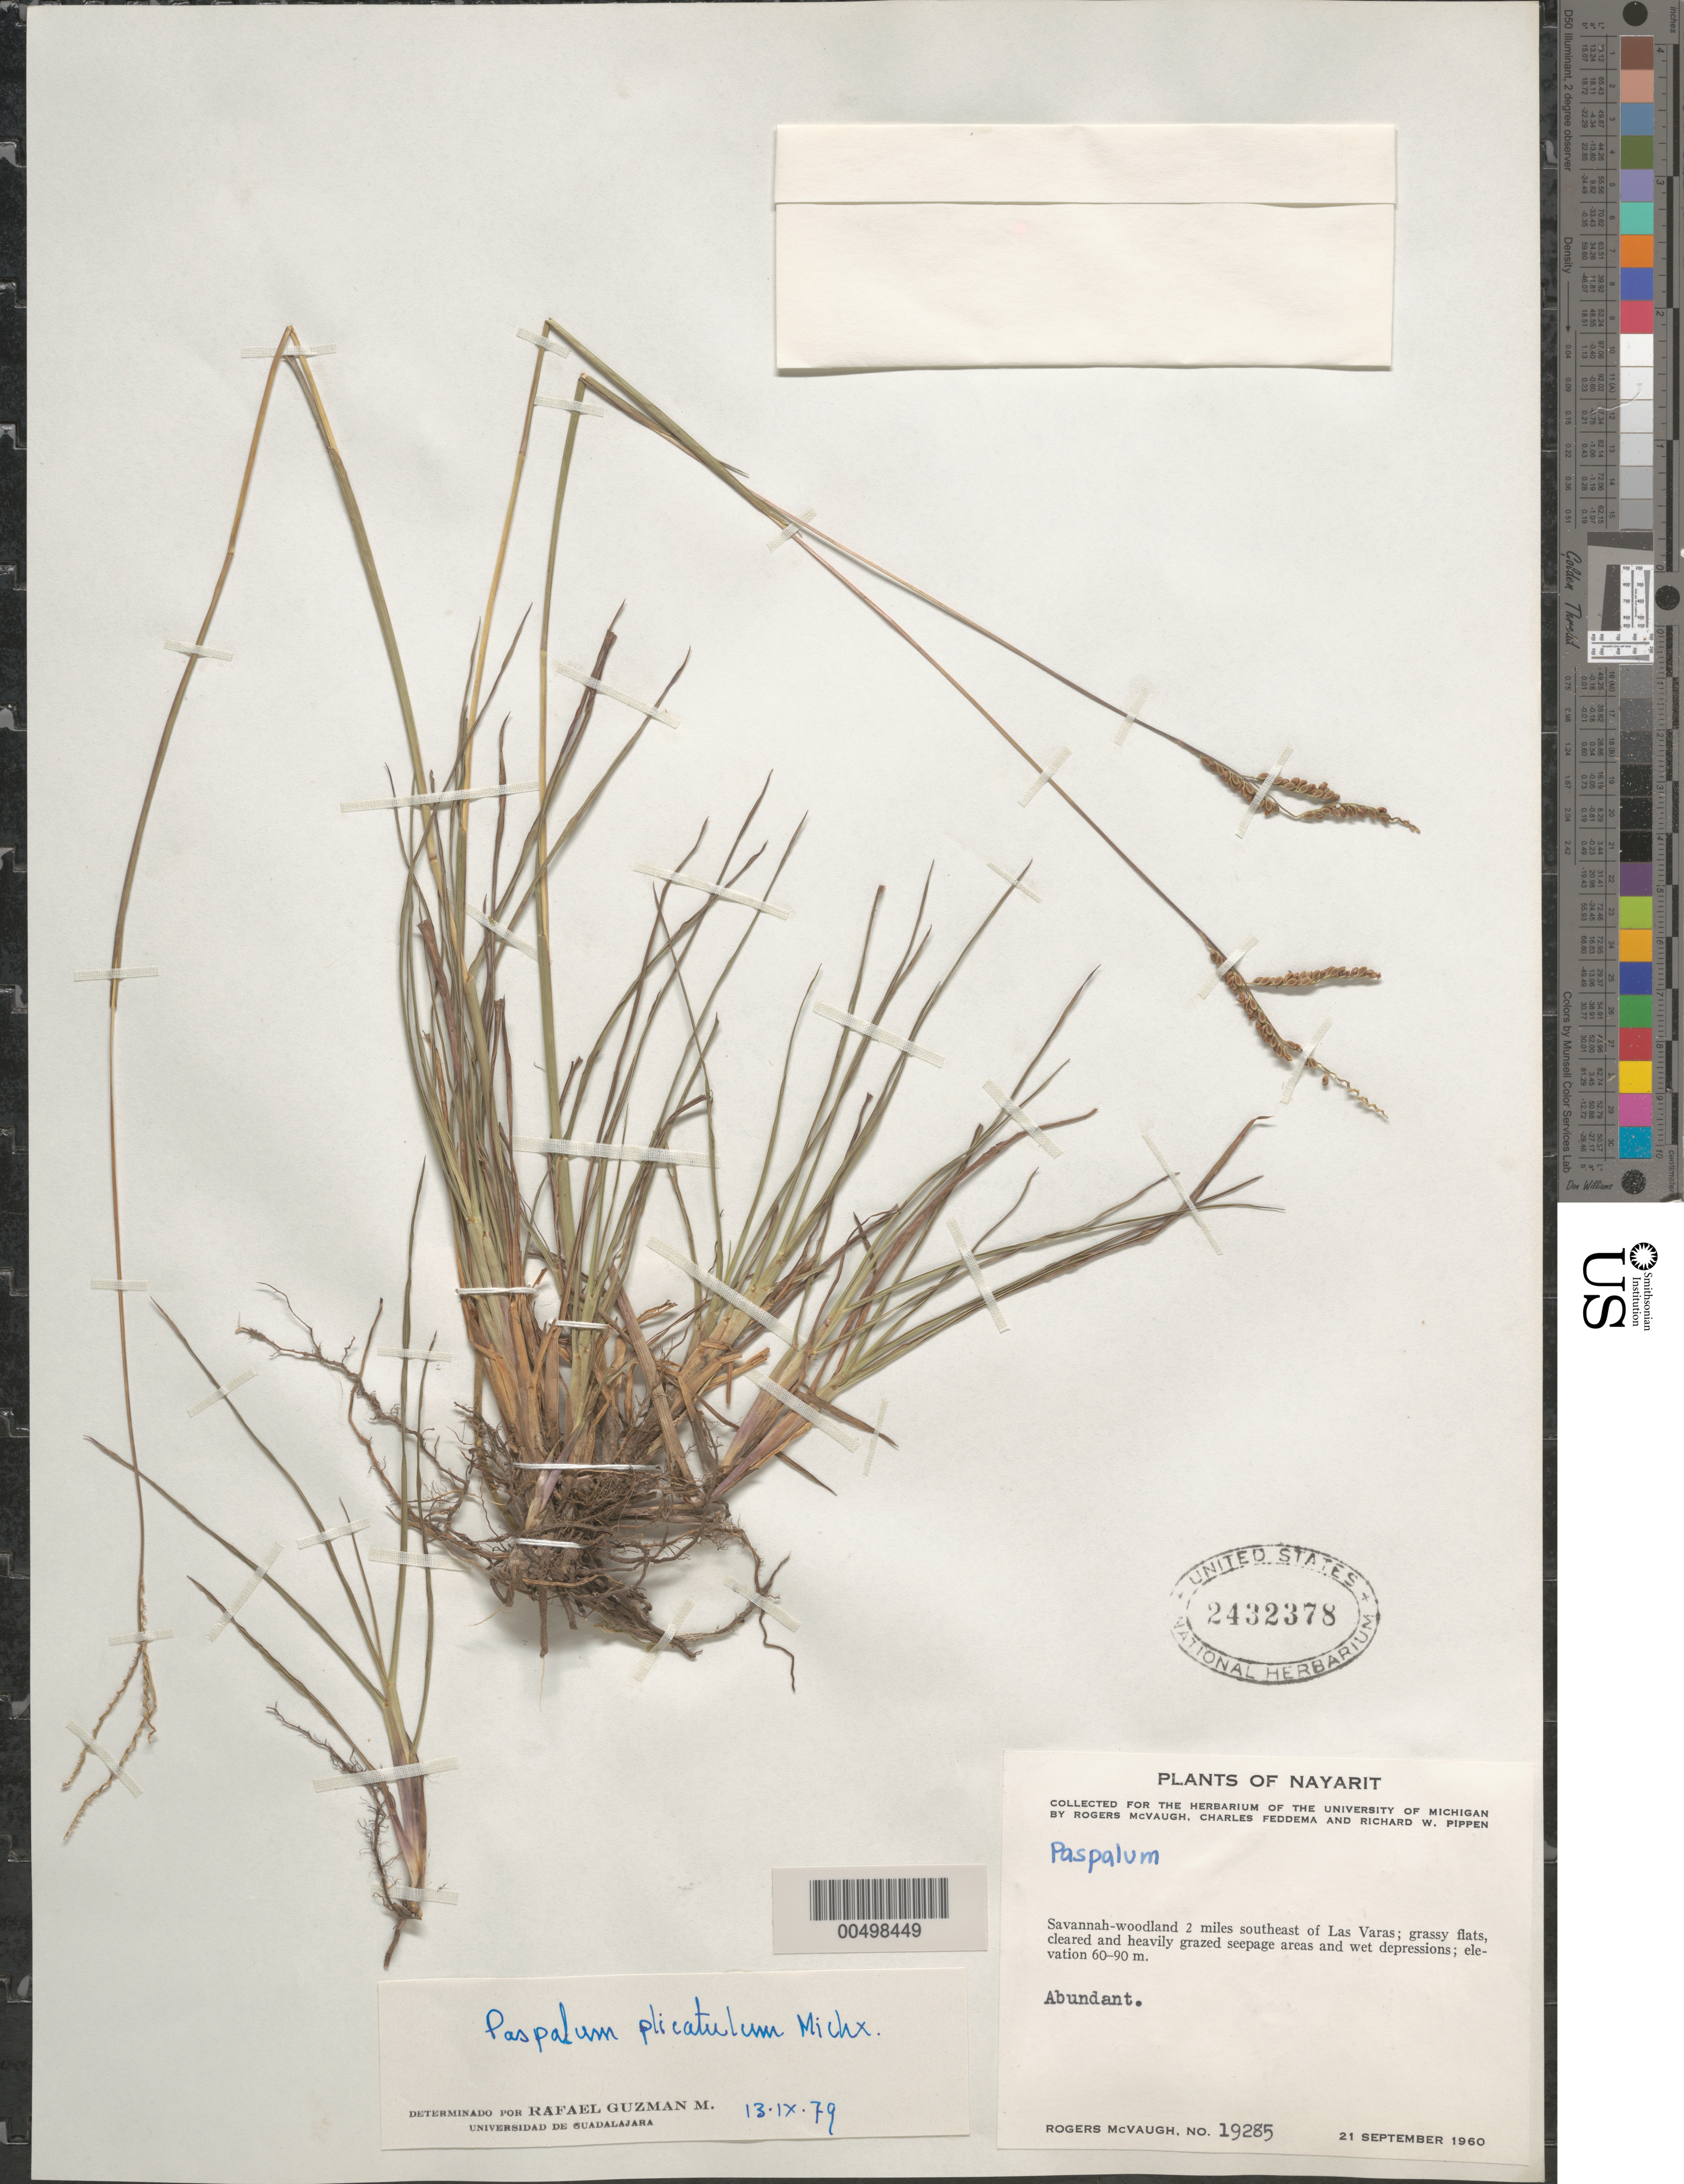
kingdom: Plantae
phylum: Tracheophyta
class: Liliopsida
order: Poales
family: Poaceae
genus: Paspalum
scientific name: Paspalum plicatulum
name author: Michx.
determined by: Guzman-M., R.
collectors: R. McVaugh, C. Feddema & R. W. Pippen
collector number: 19285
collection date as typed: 21 Sep 1960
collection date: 1960-09-21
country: Mexico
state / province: Nayarit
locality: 2 mi SE of Las Varas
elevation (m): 60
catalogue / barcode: US 2432378